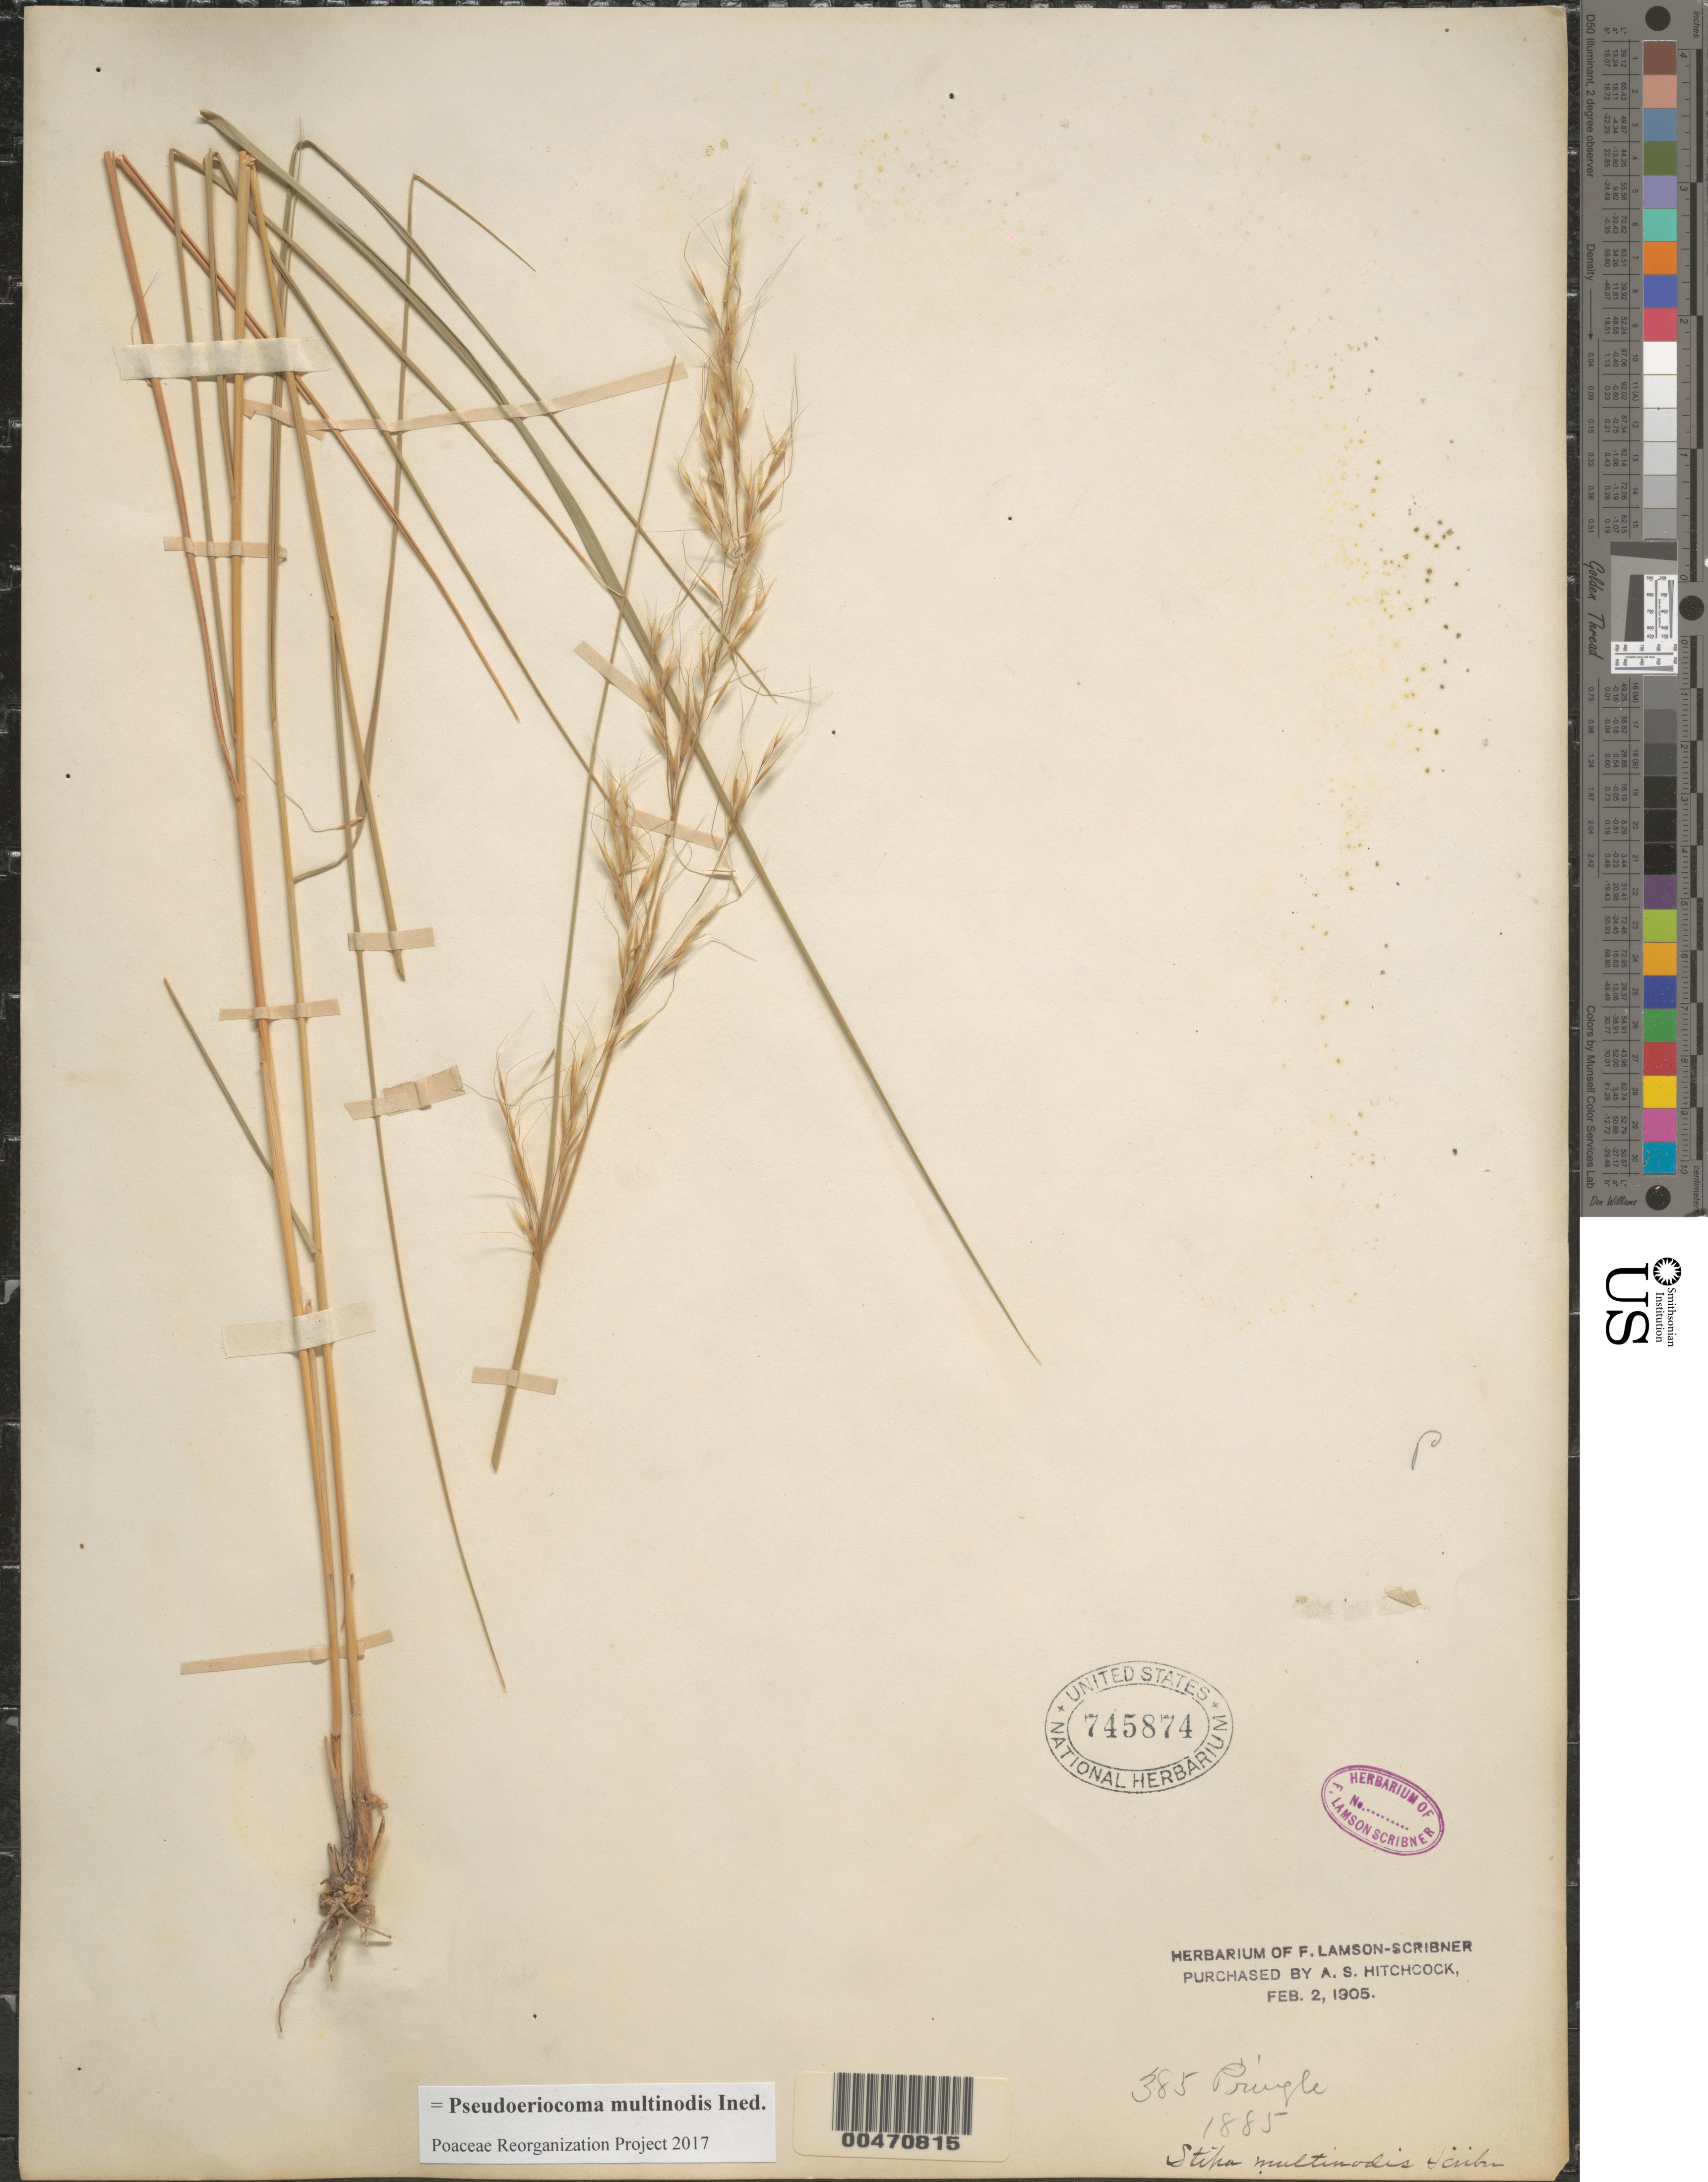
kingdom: Plantae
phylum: Tracheophyta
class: Liliopsida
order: Poales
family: Poaceae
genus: Pseudoeriocoma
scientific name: Pseudoeriocoma multinodis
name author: (Scribn. ex W.J. Beal) Romasch.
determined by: Poaceae Reorganization Project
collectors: C. G. Pringle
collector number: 385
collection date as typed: Aug 1885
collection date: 1885-08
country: Mexico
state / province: Coahuila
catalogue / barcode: US 745874